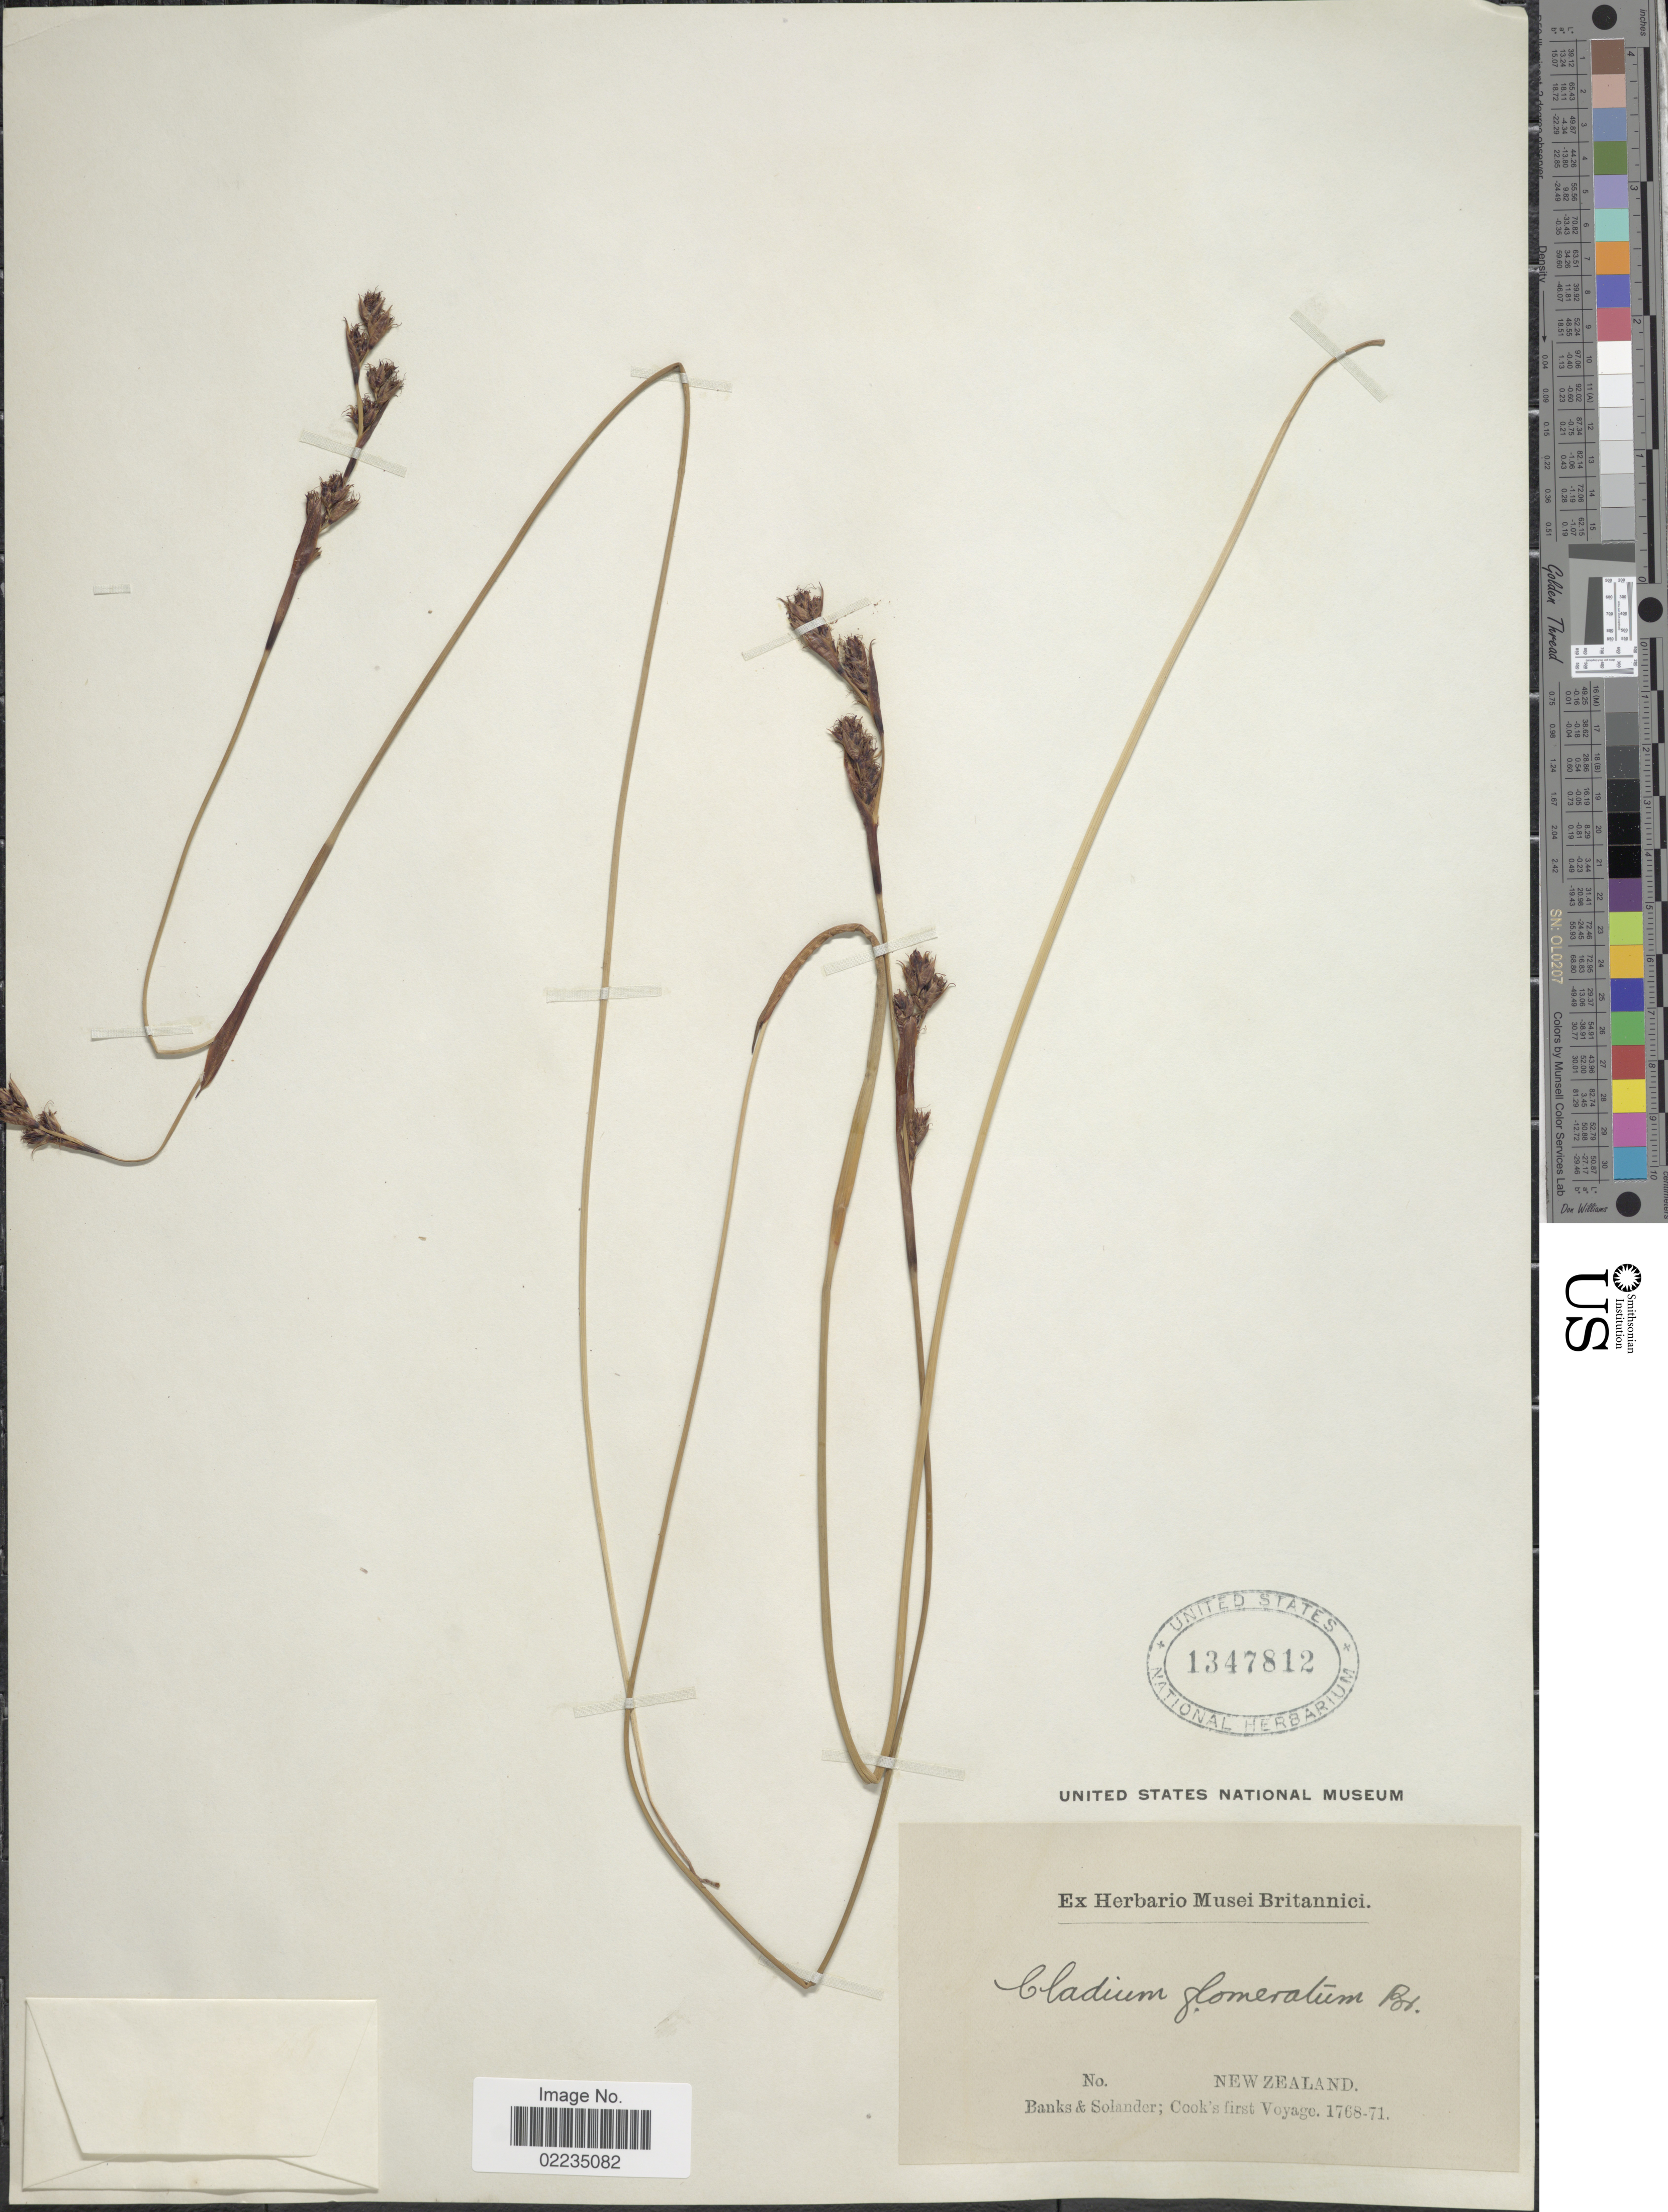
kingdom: Plantae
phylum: Tracheophyta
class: Liliopsida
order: Poales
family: Cyperaceae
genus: Machaerina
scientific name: Machaerina glomerata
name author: (Gaudich.) T. Koyama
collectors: Cook, --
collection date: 1768/1771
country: New Caledonia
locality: Banks & Solander: Cook's first Voyage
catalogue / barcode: US 1347812